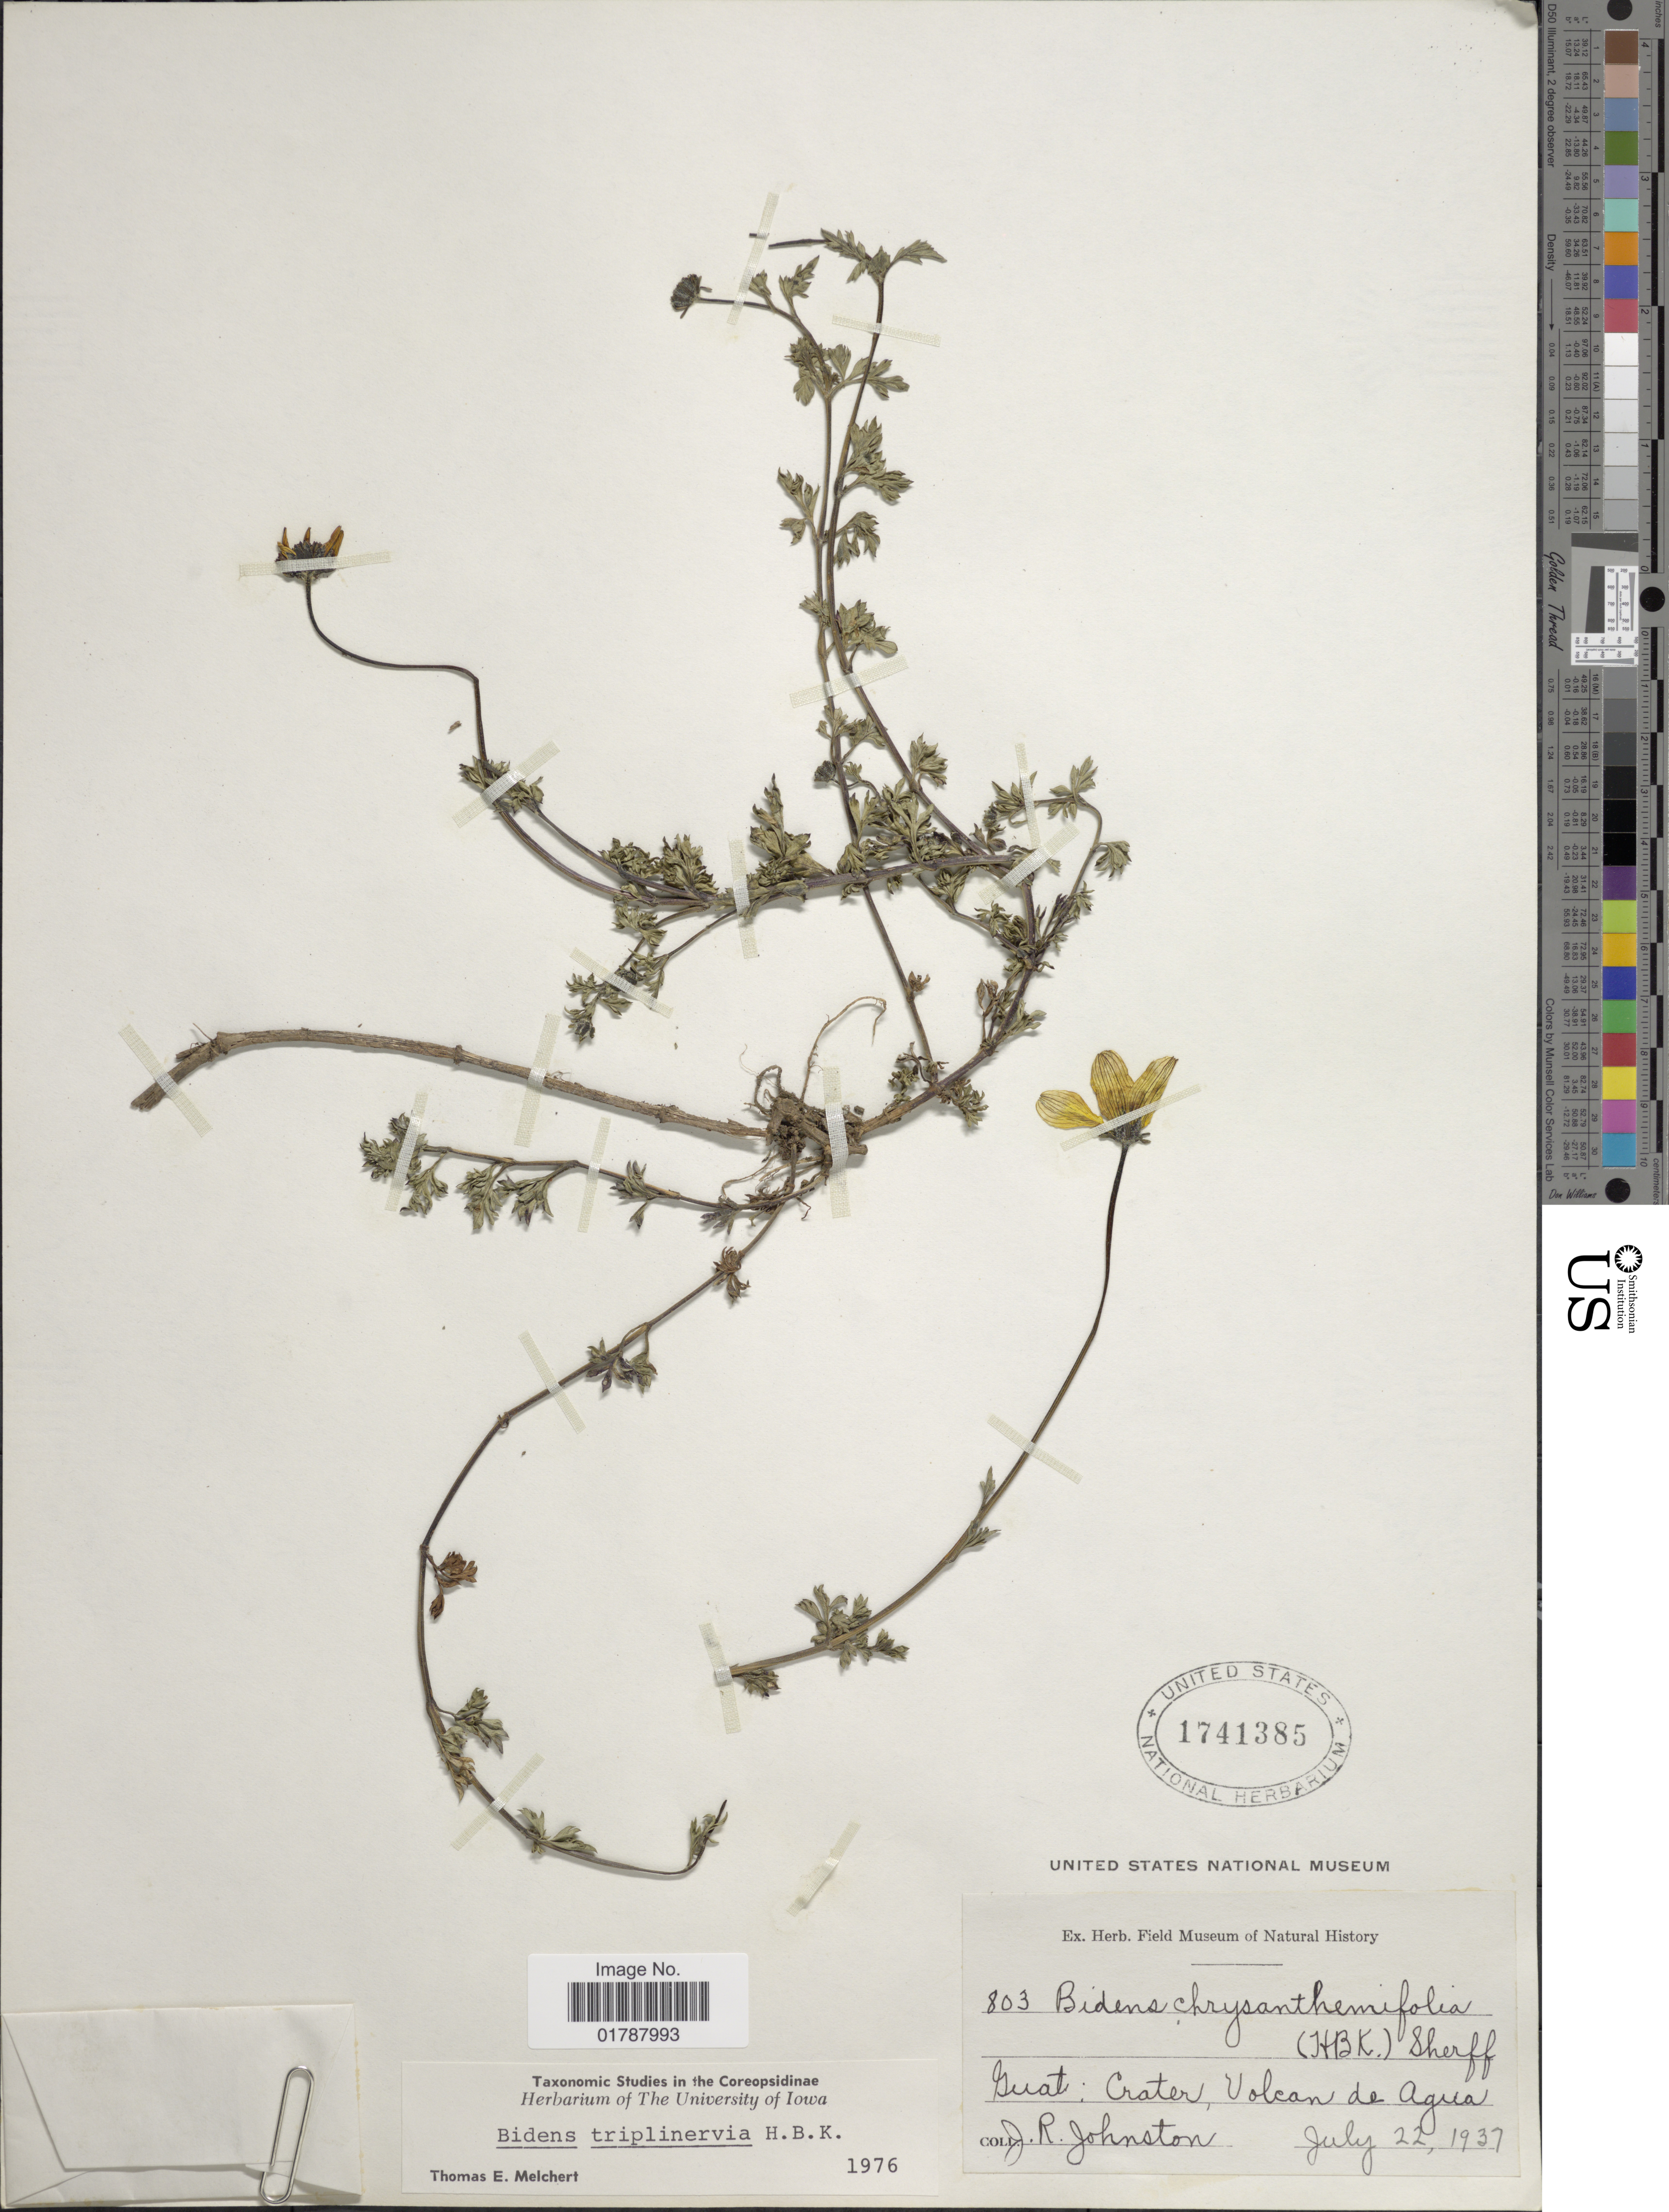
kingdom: Plantae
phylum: Tracheophyta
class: Magnoliopsida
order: Asterales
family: Asteraceae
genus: Bidens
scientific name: Bidens triplinervia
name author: Kunth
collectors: J. Johnston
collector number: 803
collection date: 1937-07-22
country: Guatemala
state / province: Guatemala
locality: Guat.: Crater, Volcan de Agua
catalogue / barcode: US 1741385